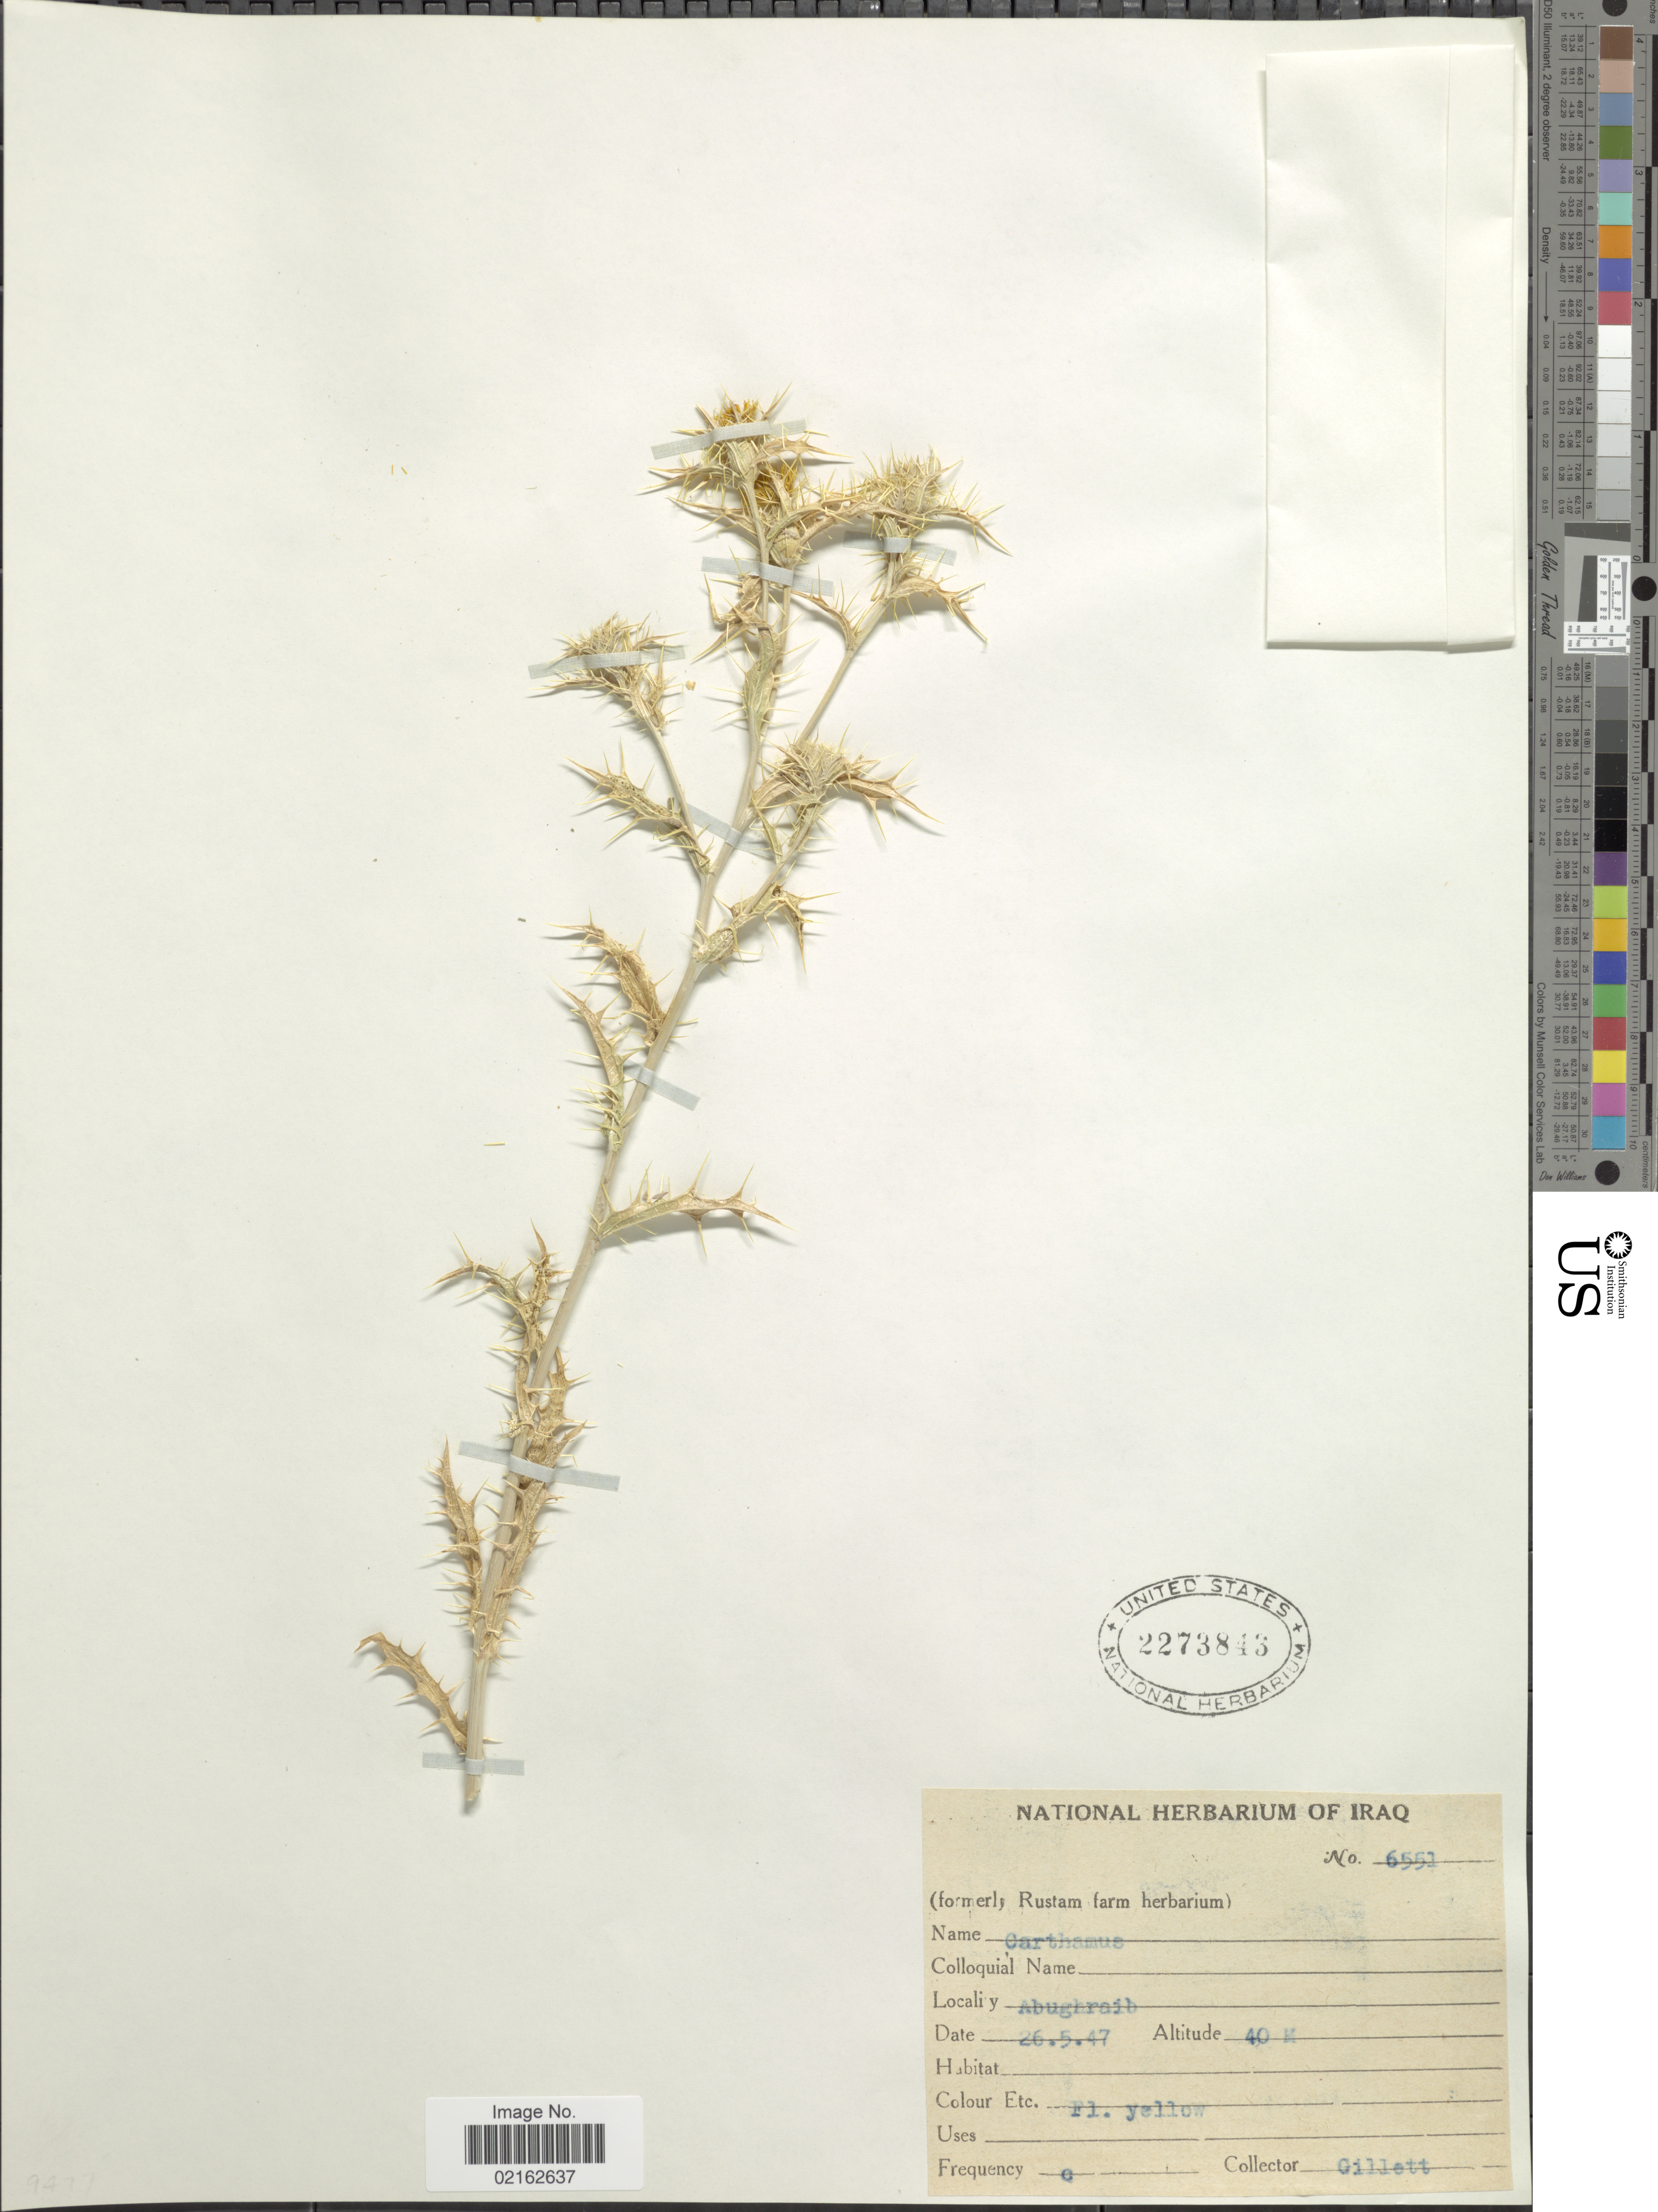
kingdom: Plantae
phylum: Tracheophyta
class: Magnoliopsida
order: Asterales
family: Asteraceae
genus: Carthamus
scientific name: Carthamus sp.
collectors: Gillett, --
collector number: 6551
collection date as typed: Transcribed d/m/y: 26/5/47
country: Afghanistan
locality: Abughraib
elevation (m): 40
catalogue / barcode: US 2273843